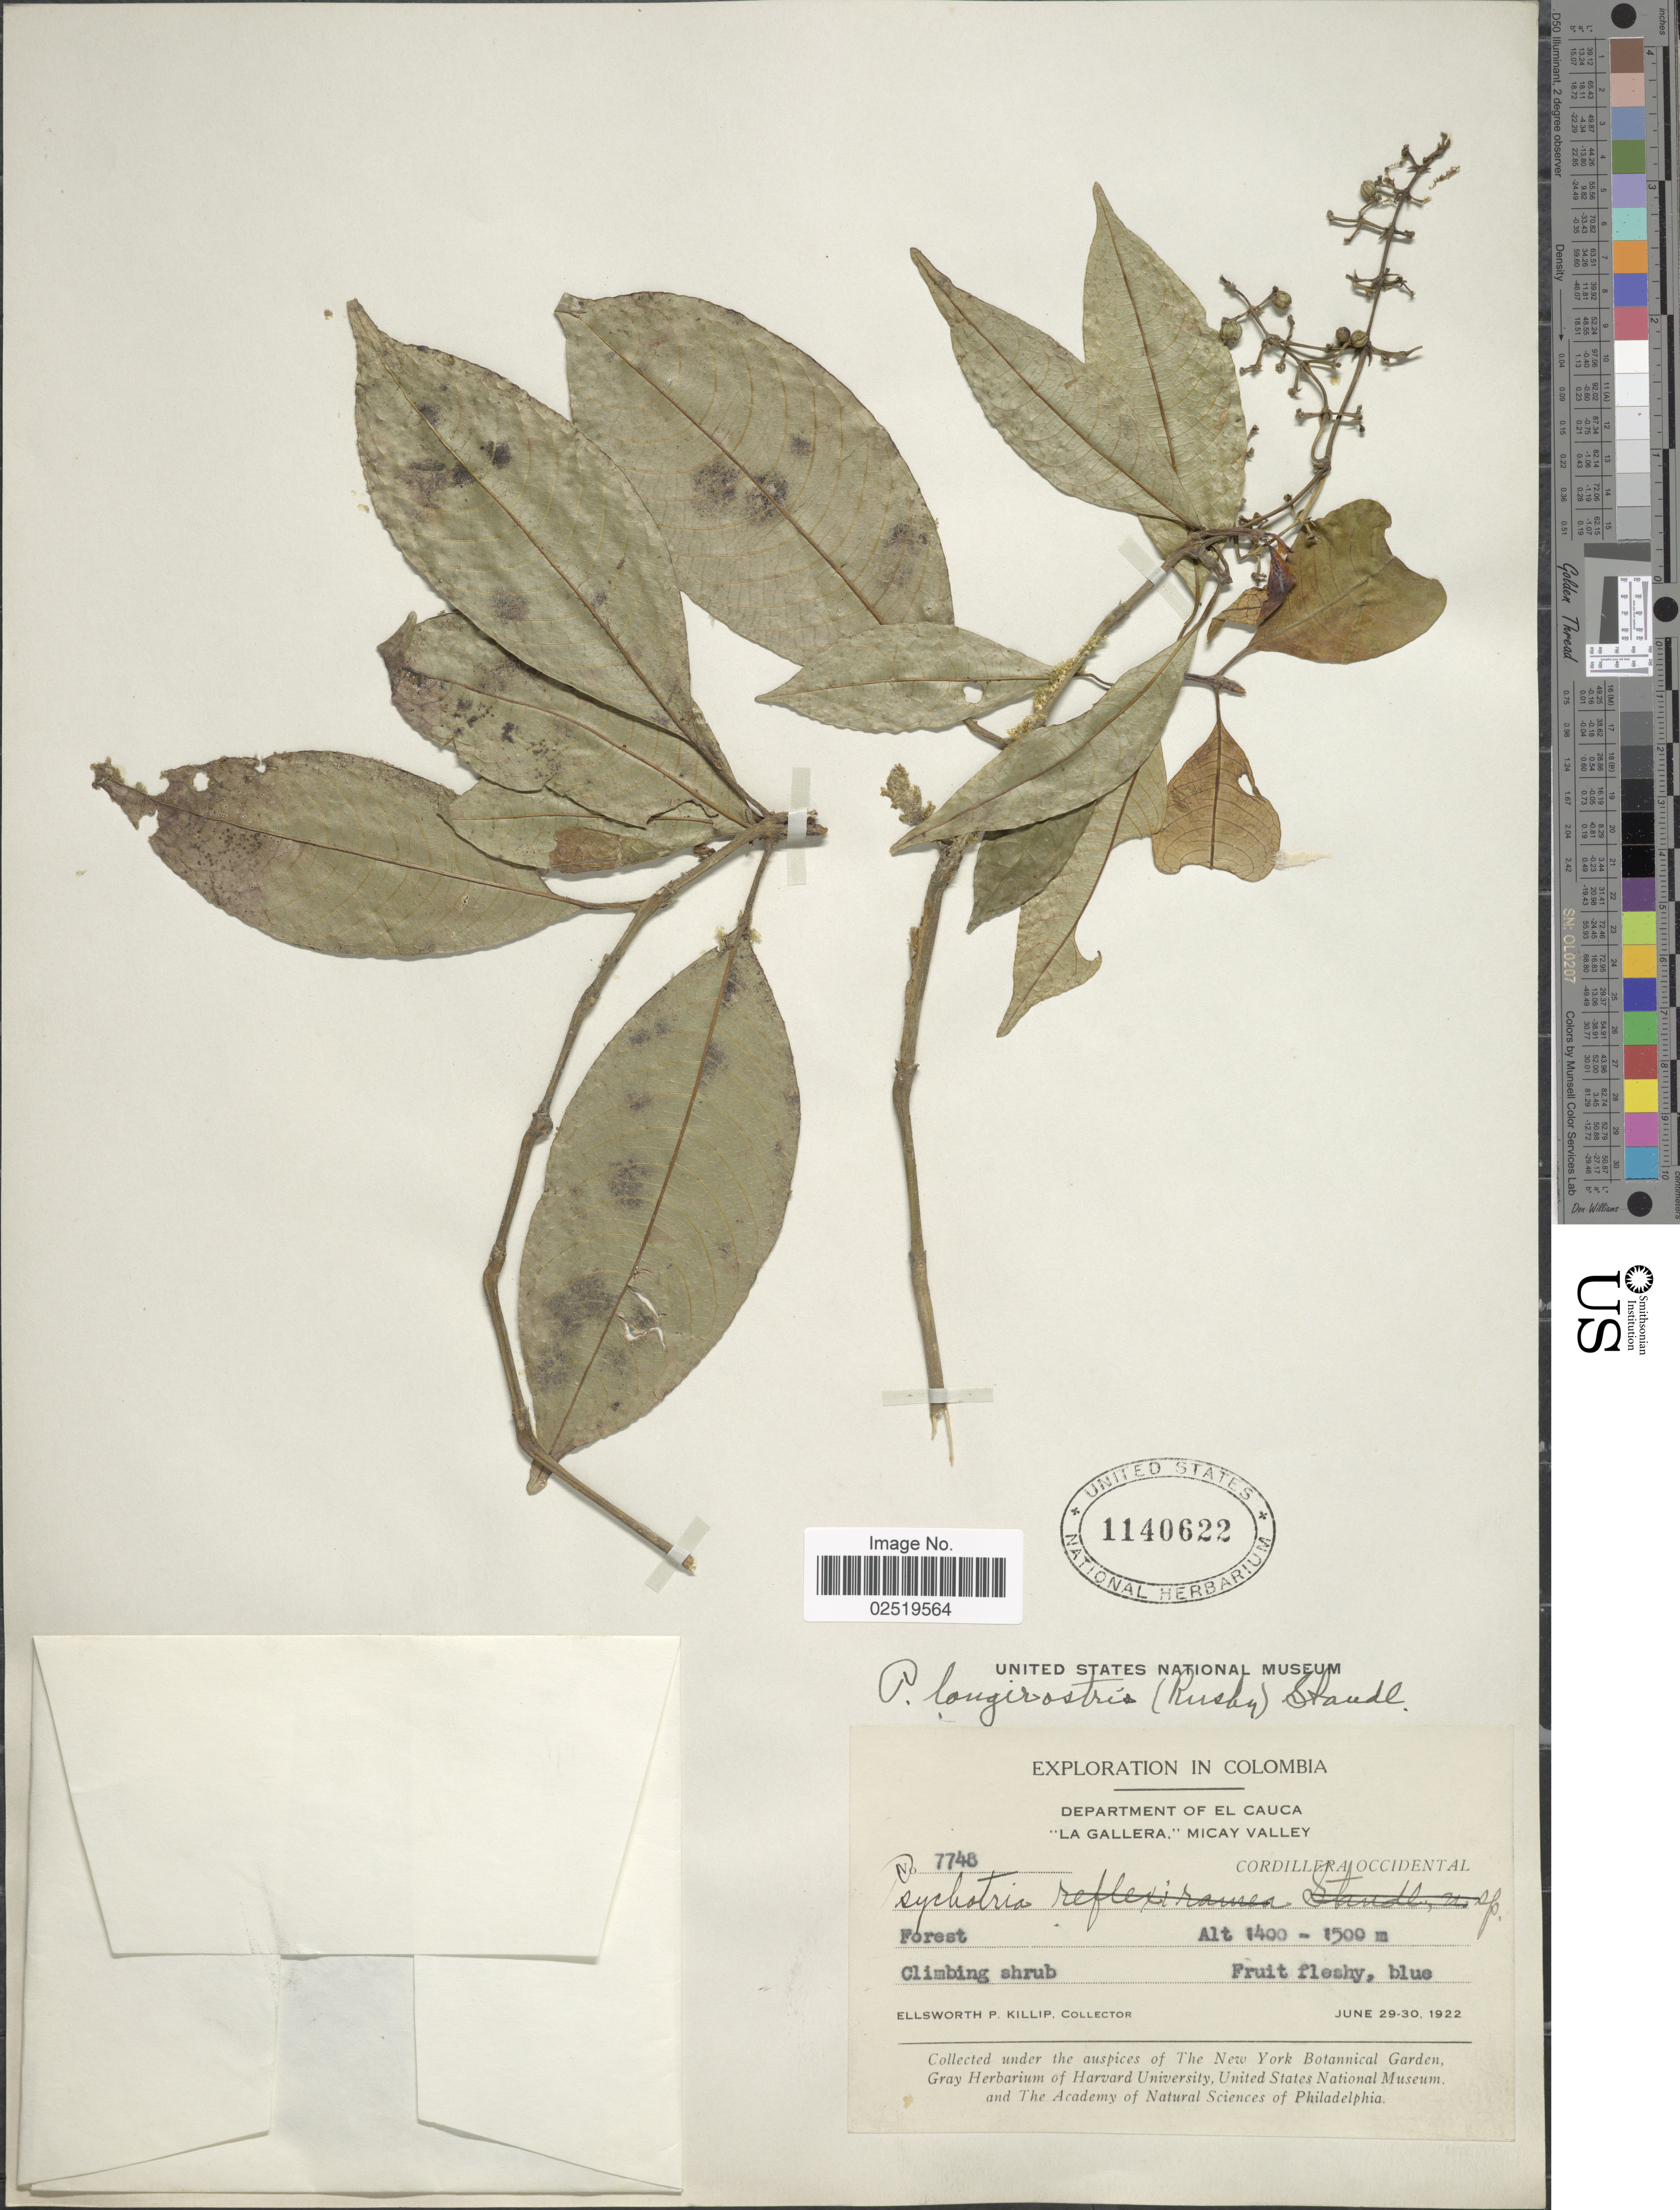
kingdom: Plantae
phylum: Tracheophyta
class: Magnoliopsida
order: Gentianales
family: Rubiaceae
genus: Psychotria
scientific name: Psychotria longirostris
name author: (Rusby) Standl.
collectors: E. P. Killip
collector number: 7748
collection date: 1922-06-29/1922-06-30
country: Colombia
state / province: Cauca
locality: La Galera,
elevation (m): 1400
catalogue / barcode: US 1140622